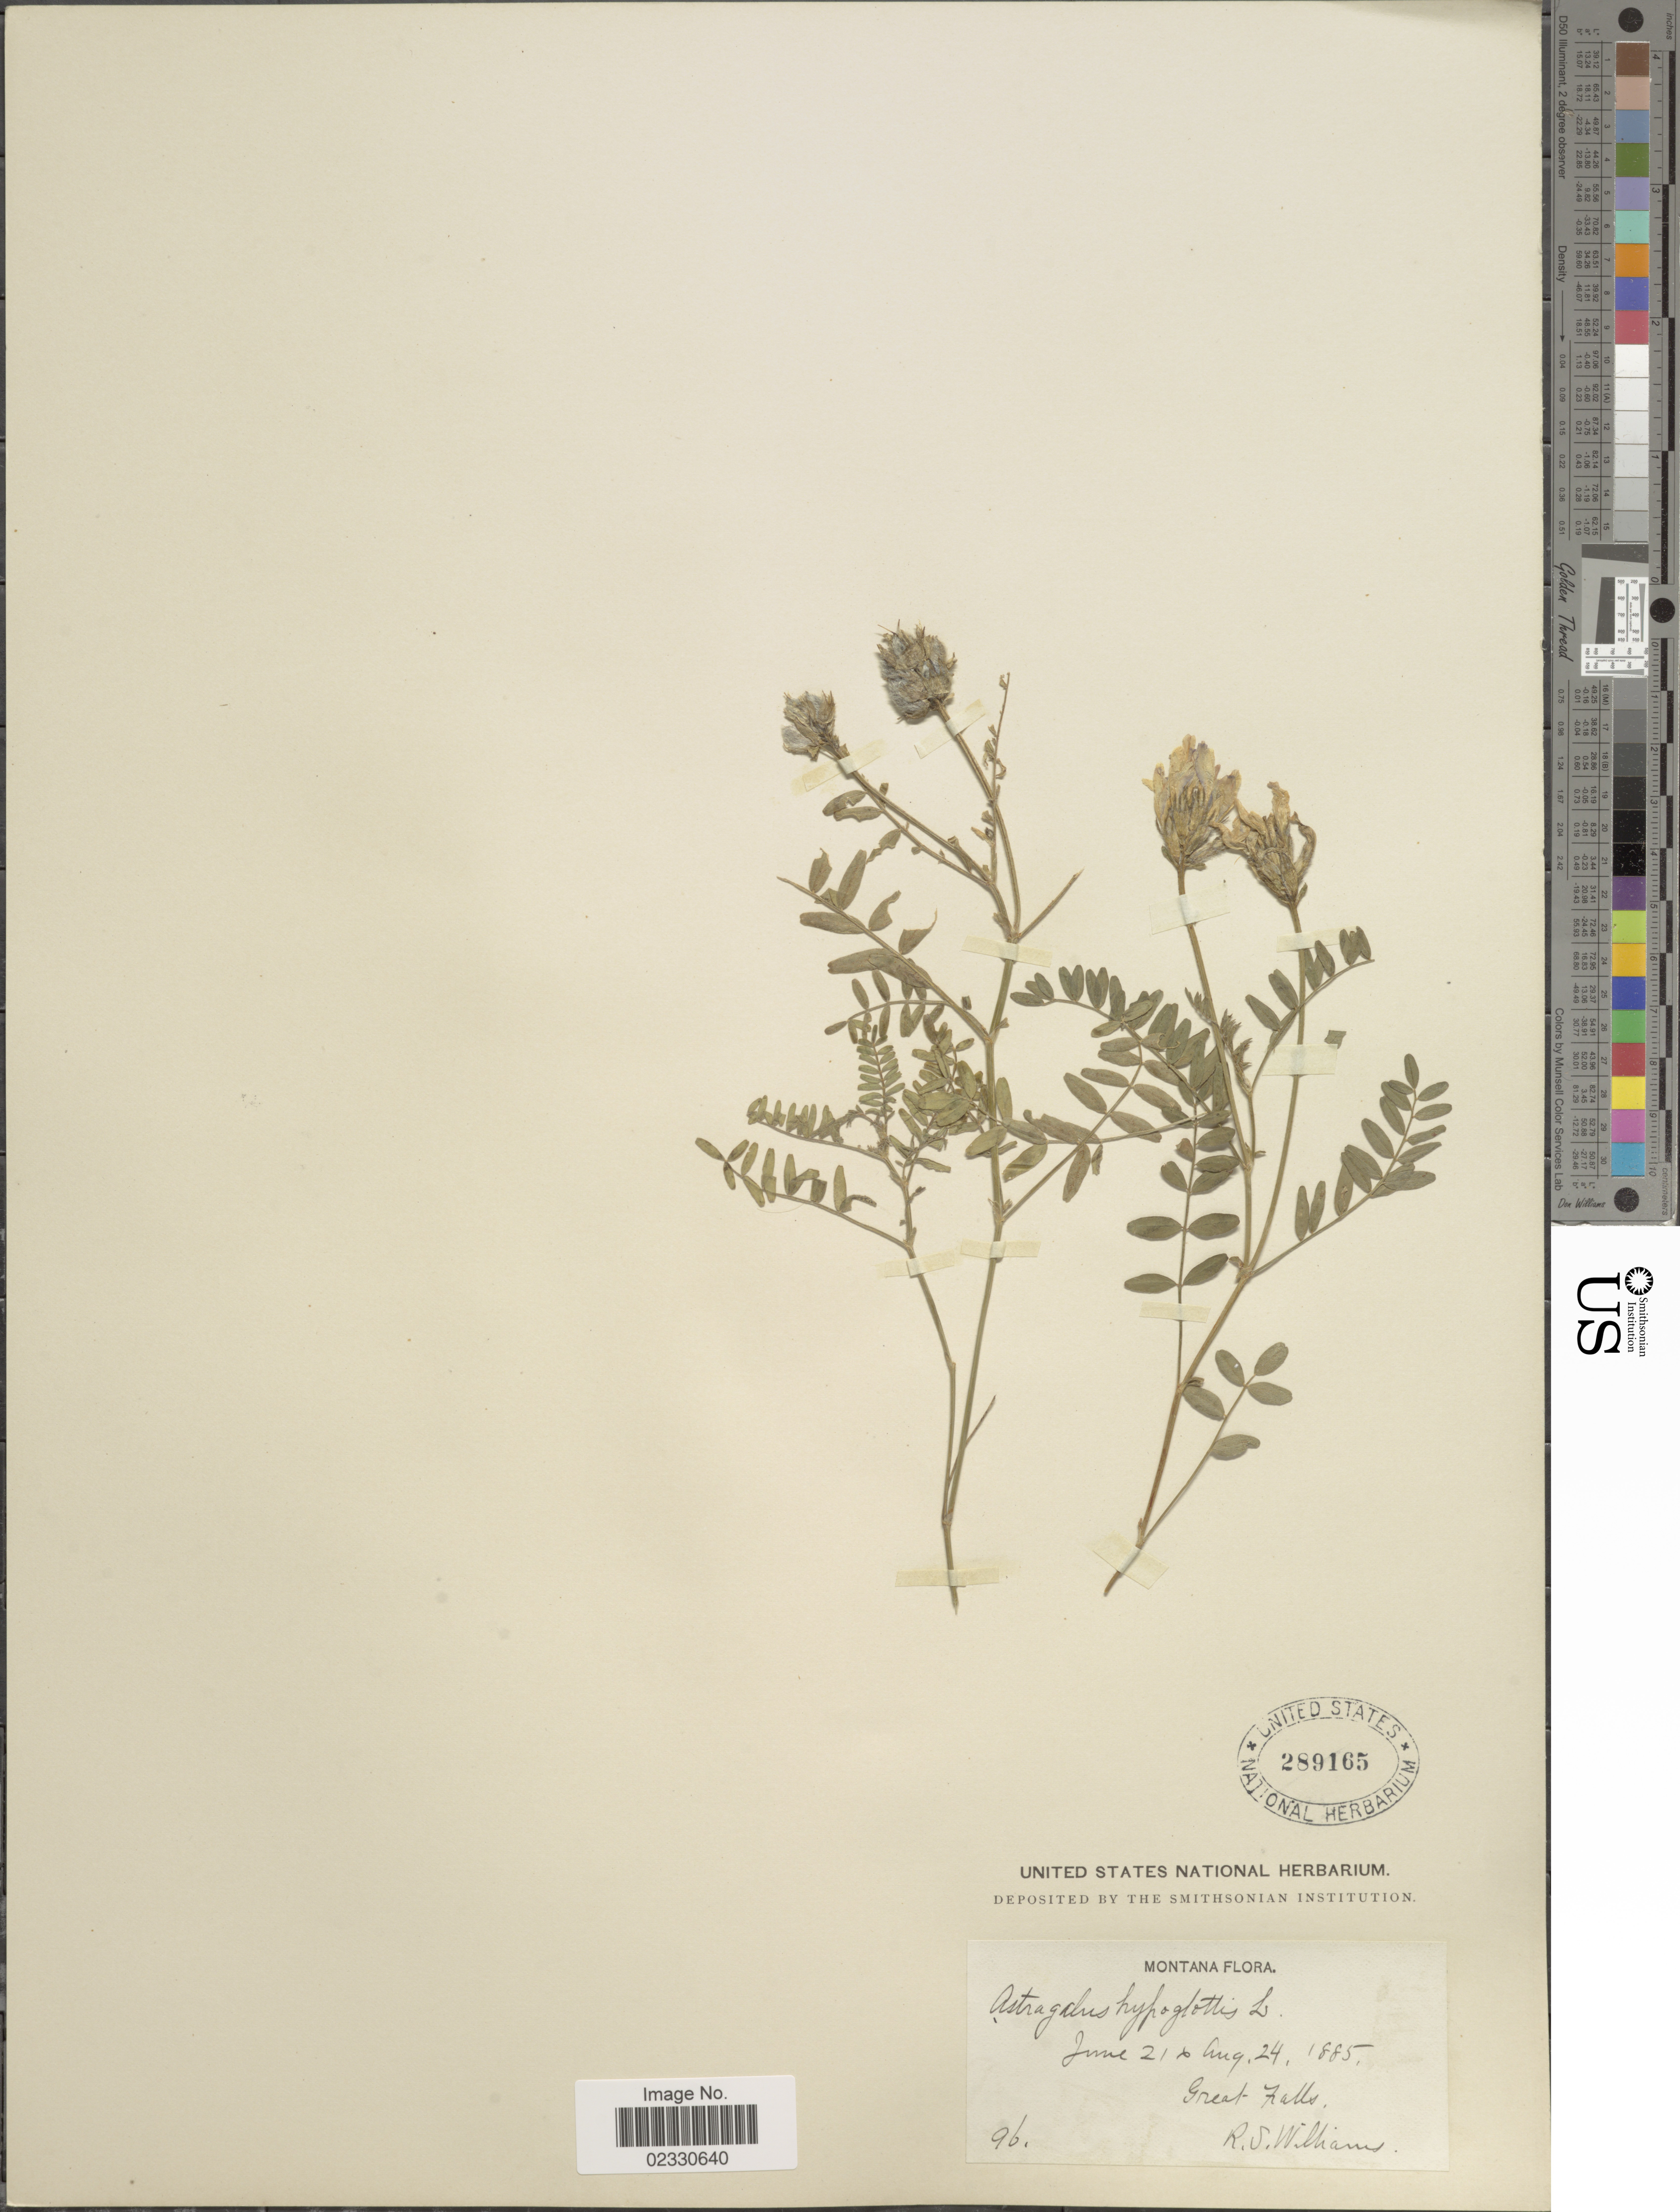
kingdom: Plantae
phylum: Tracheophyta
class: Magnoliopsida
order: Fabales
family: Fabaceae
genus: Astragalus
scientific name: Astragalus dasyglottis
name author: DC.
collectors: R. S. Williams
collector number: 96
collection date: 1885-06-21/1885-08-24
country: United States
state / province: Montana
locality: Great Falls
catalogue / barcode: US 289165